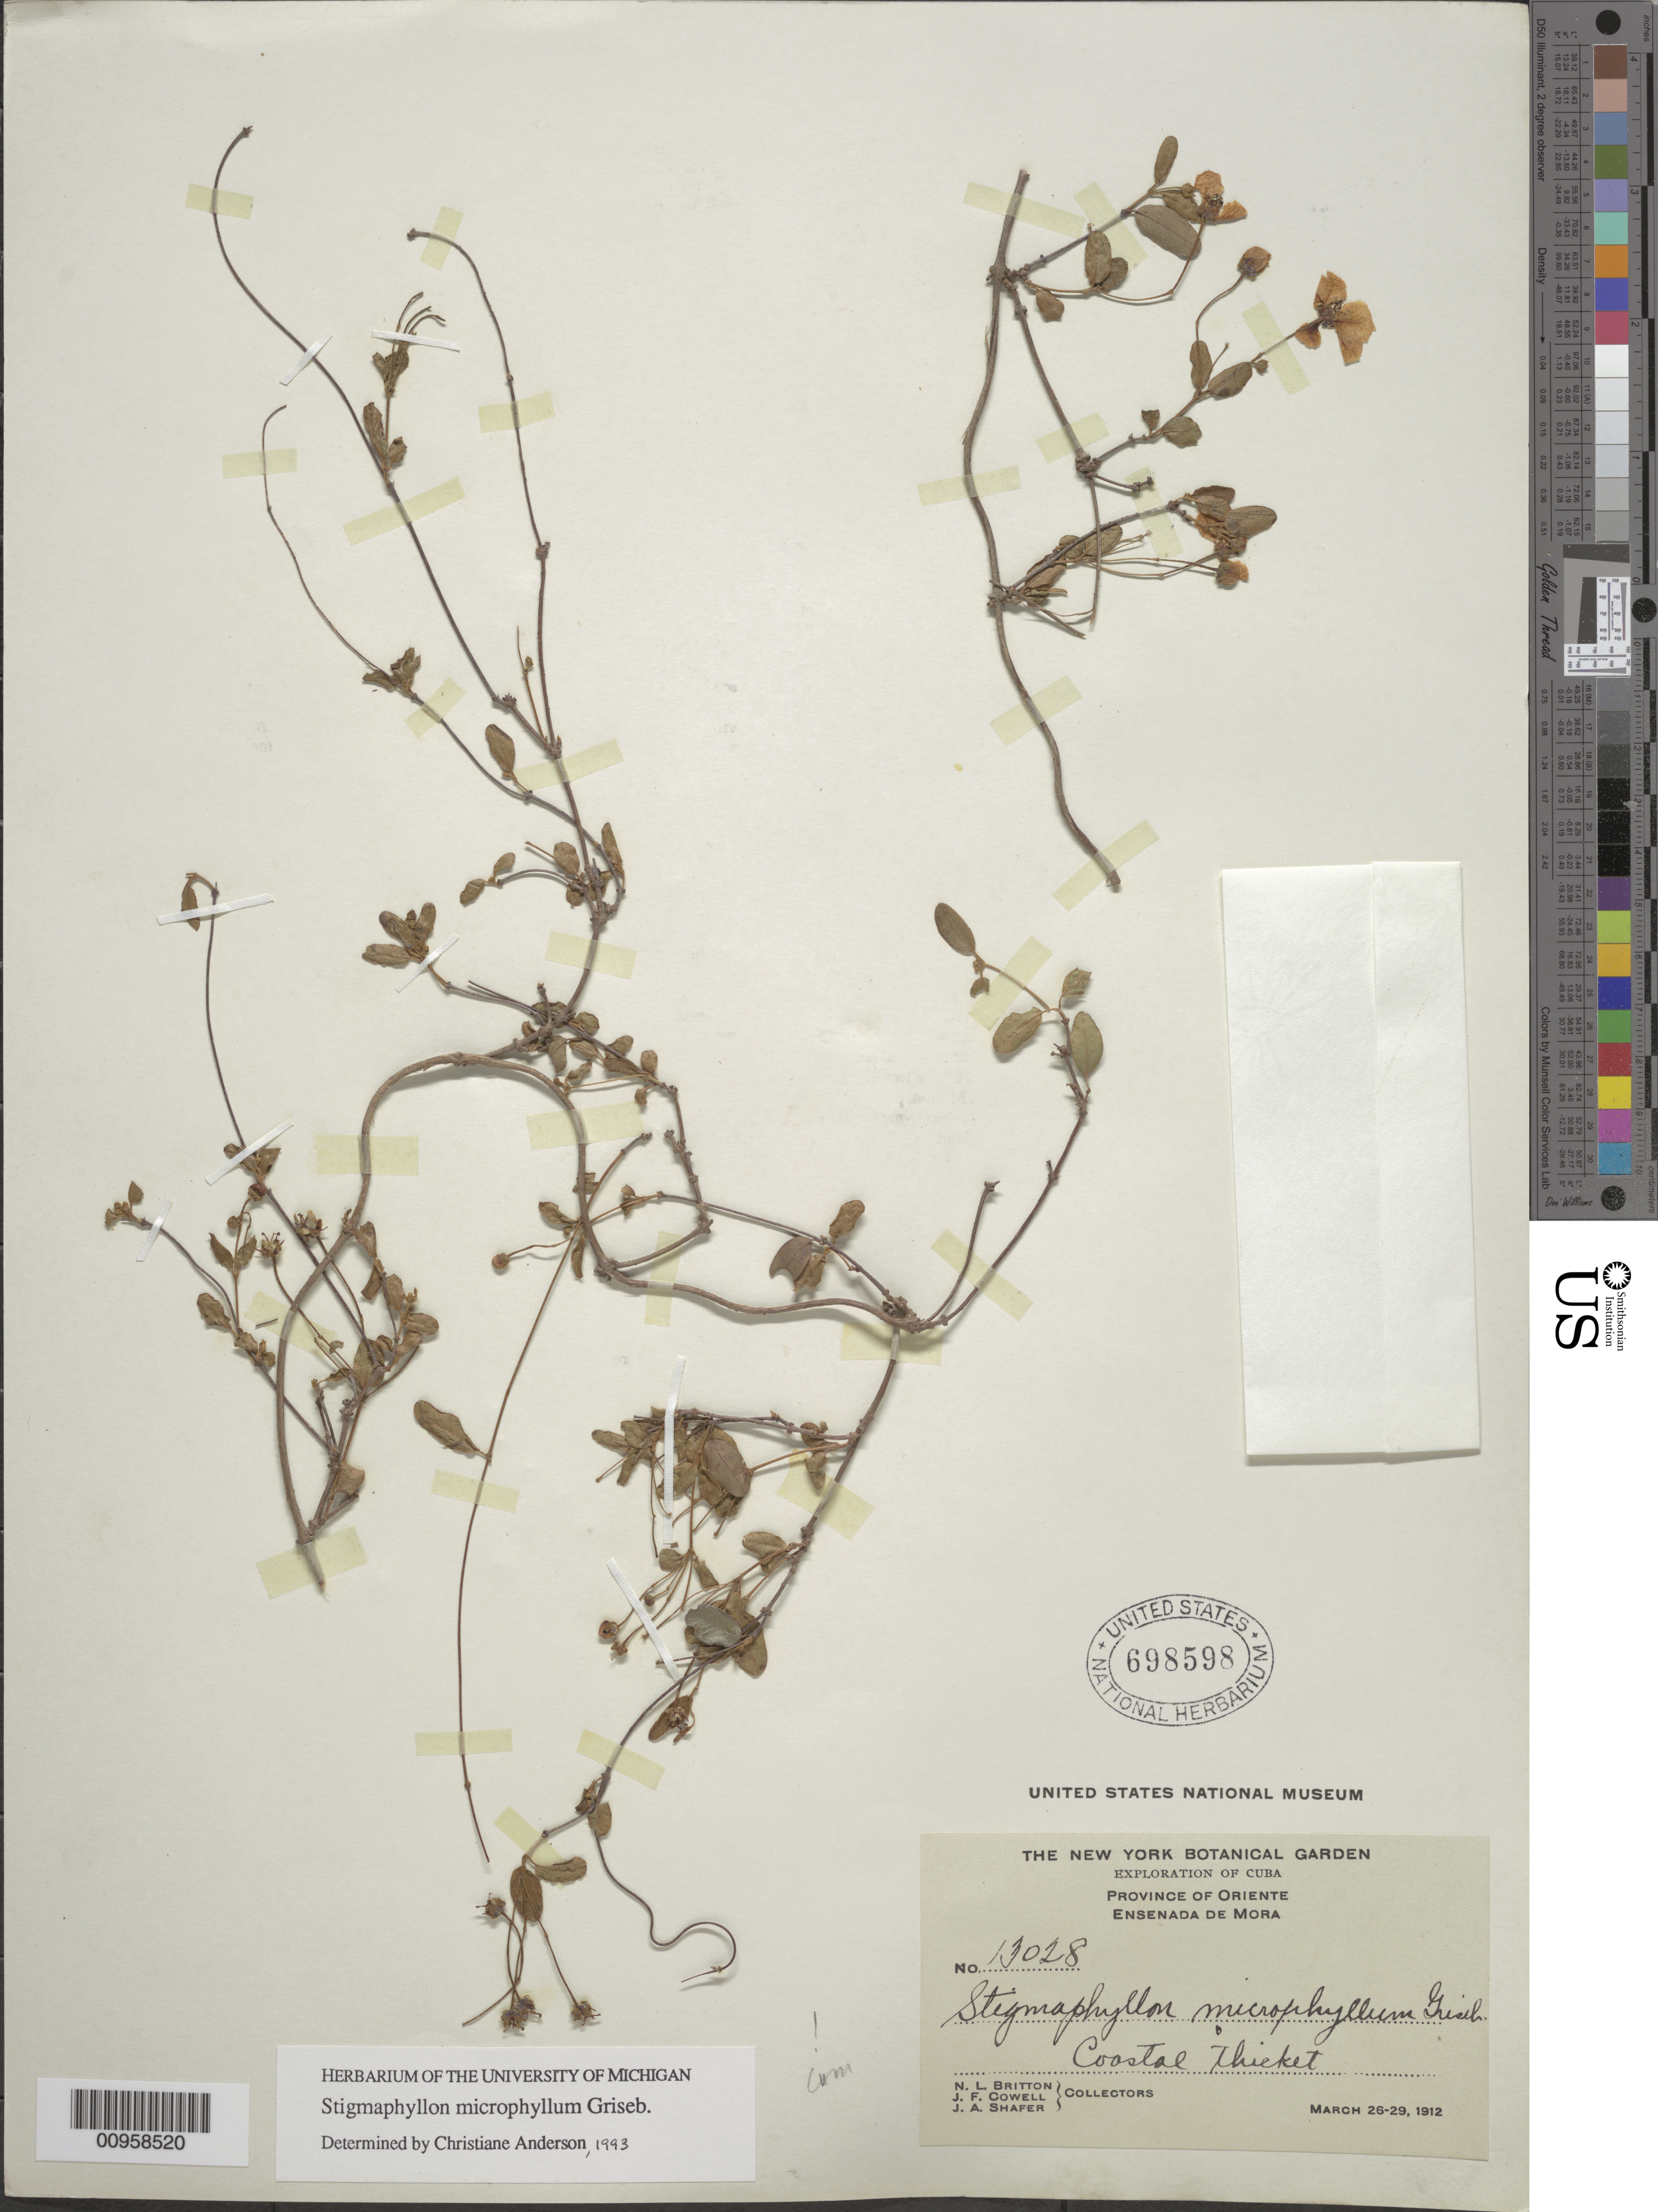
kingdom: Plantae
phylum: Tracheophyta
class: Magnoliopsida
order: Malpighiales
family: Malpighiaceae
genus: Stigmaphyllon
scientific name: Stigmaphyllon microphyllum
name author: Griseb.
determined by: Anderson, C.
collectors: N. Britton, J. F. Cowell & J. A. Shafer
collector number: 13028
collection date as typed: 26 Mar 1912 to 29 Mar 1912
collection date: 1912-03-26/1912-03-29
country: Cuba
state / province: Oriente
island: Cuba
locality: Ensenada de Mora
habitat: Coastal thicket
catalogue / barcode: US 698598